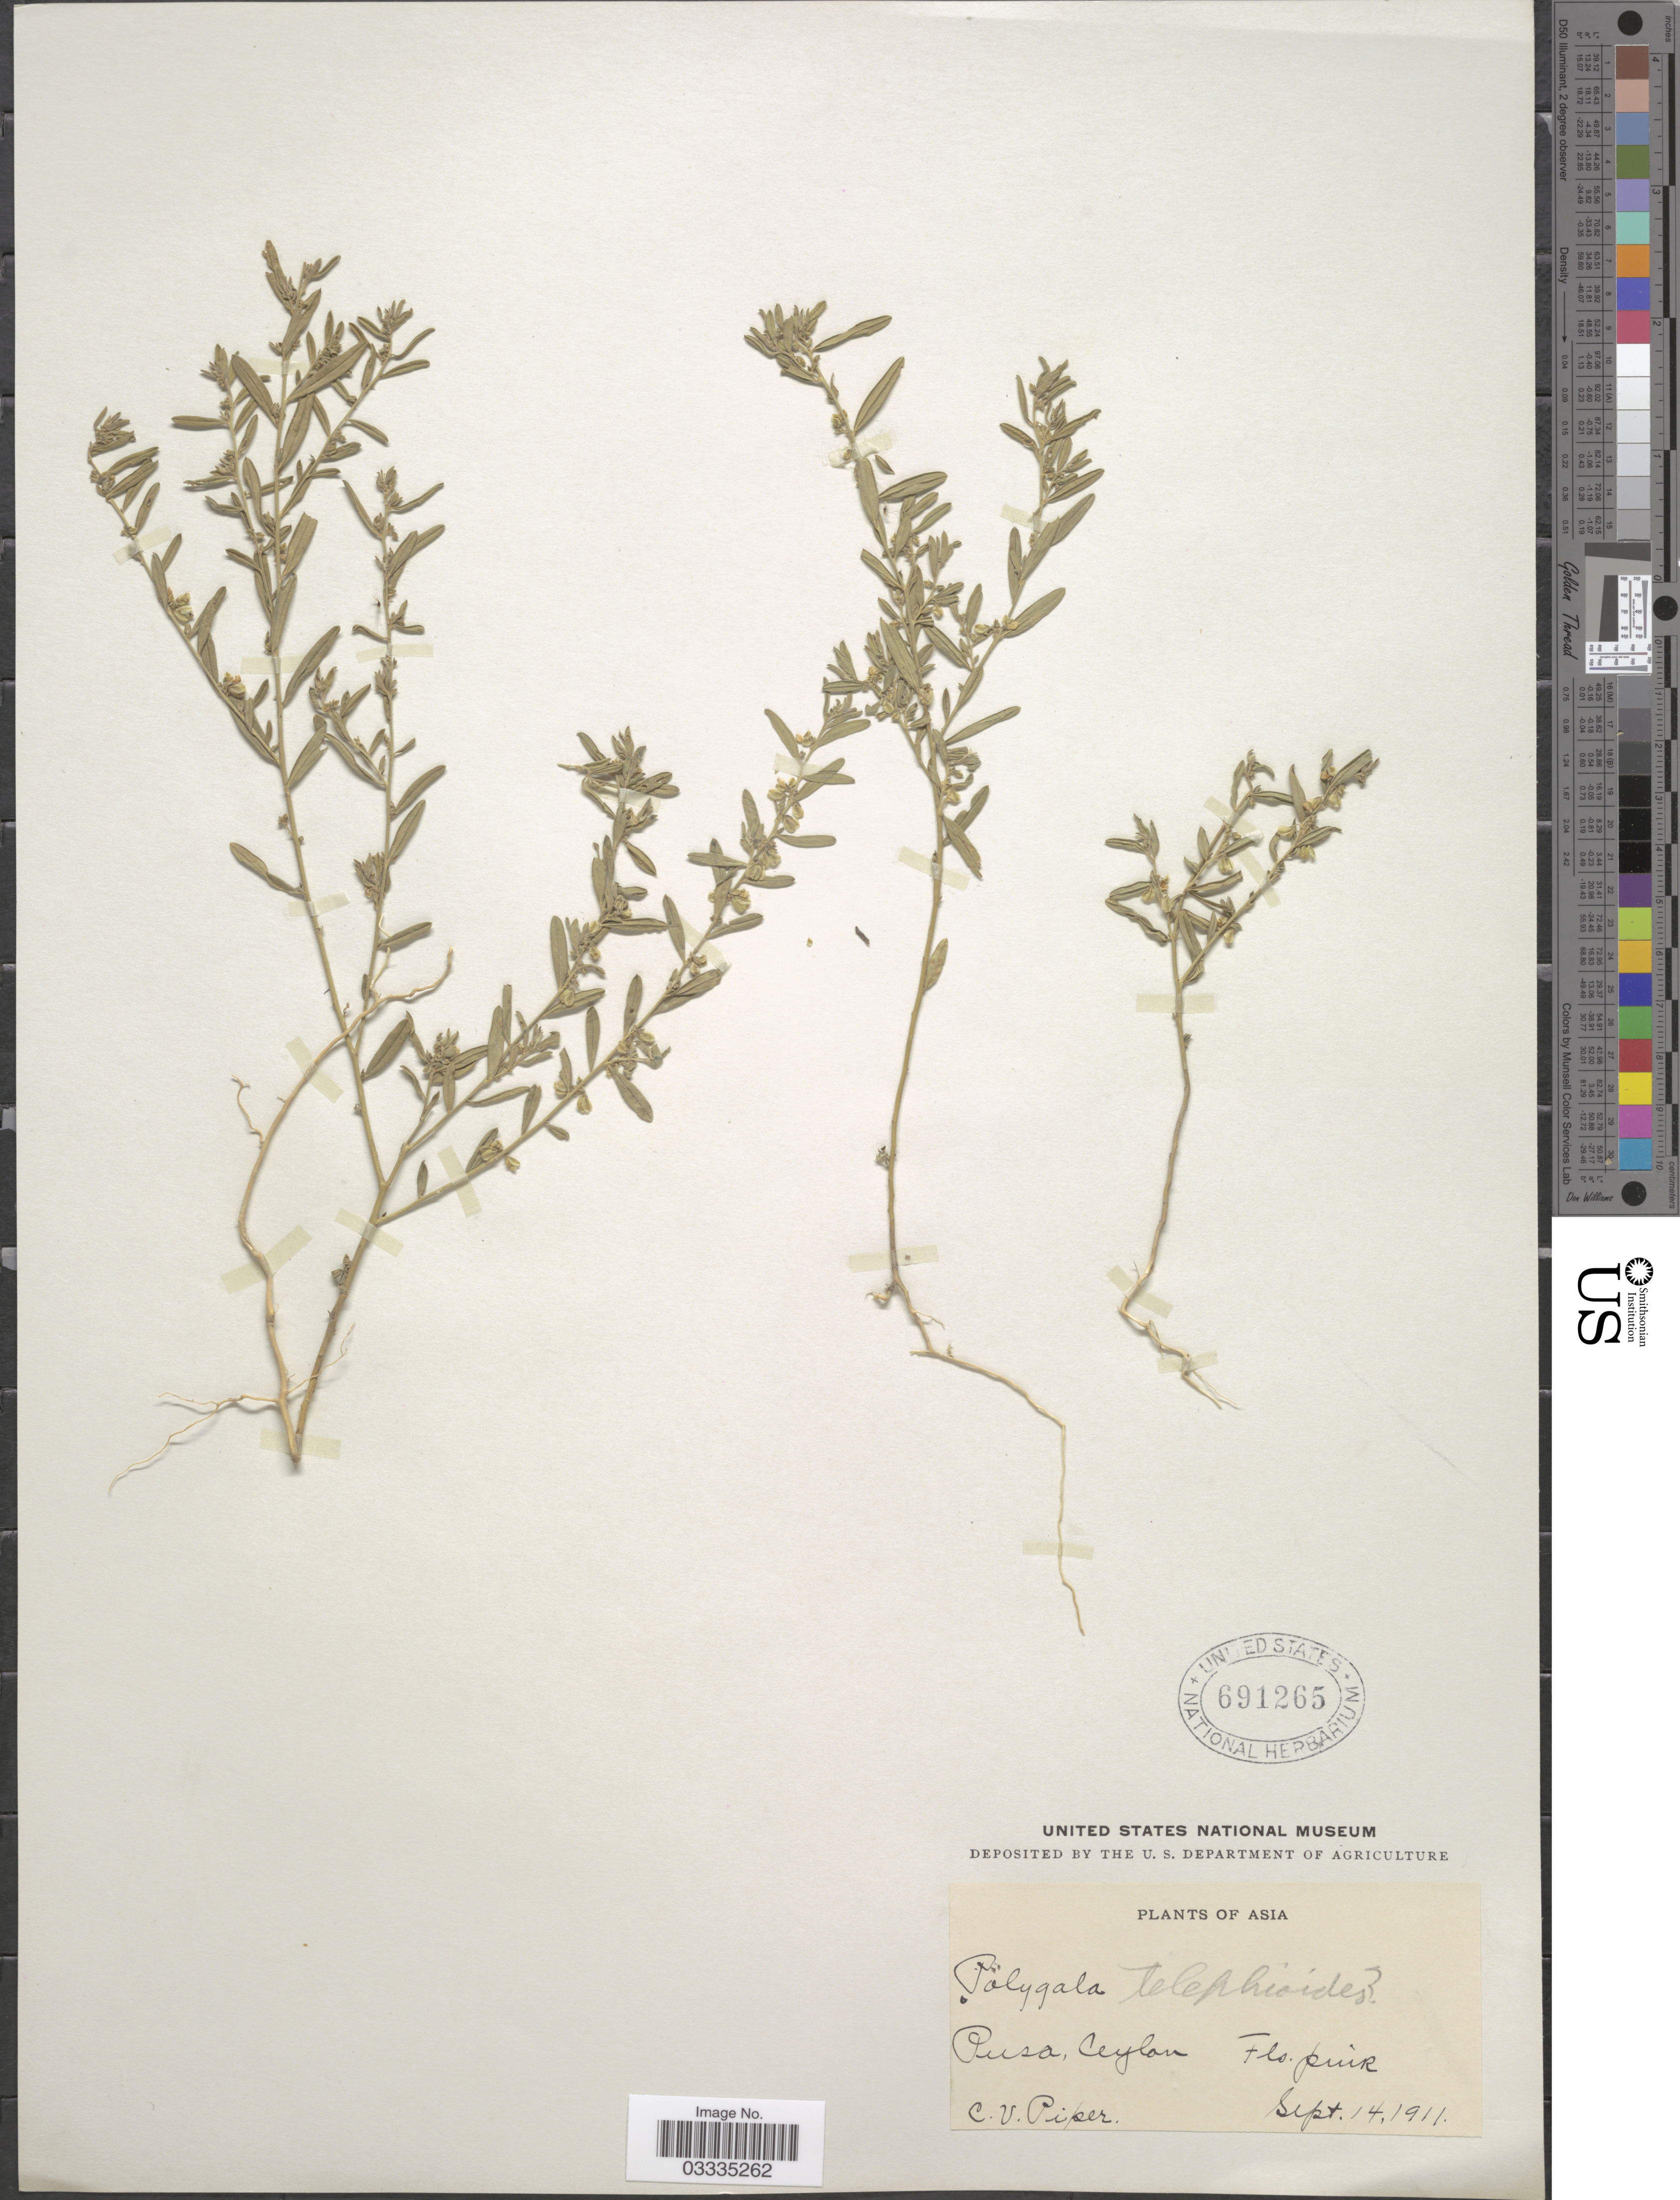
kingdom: Plantae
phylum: Tracheophyta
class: Magnoliopsida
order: Fabales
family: Polygalaceae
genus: Polygala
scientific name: Polygala telephioides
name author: Willd.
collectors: C. V. Piper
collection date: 1911-09-14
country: Sri Lanka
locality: Pusa, Ceylon.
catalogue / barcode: US 691265